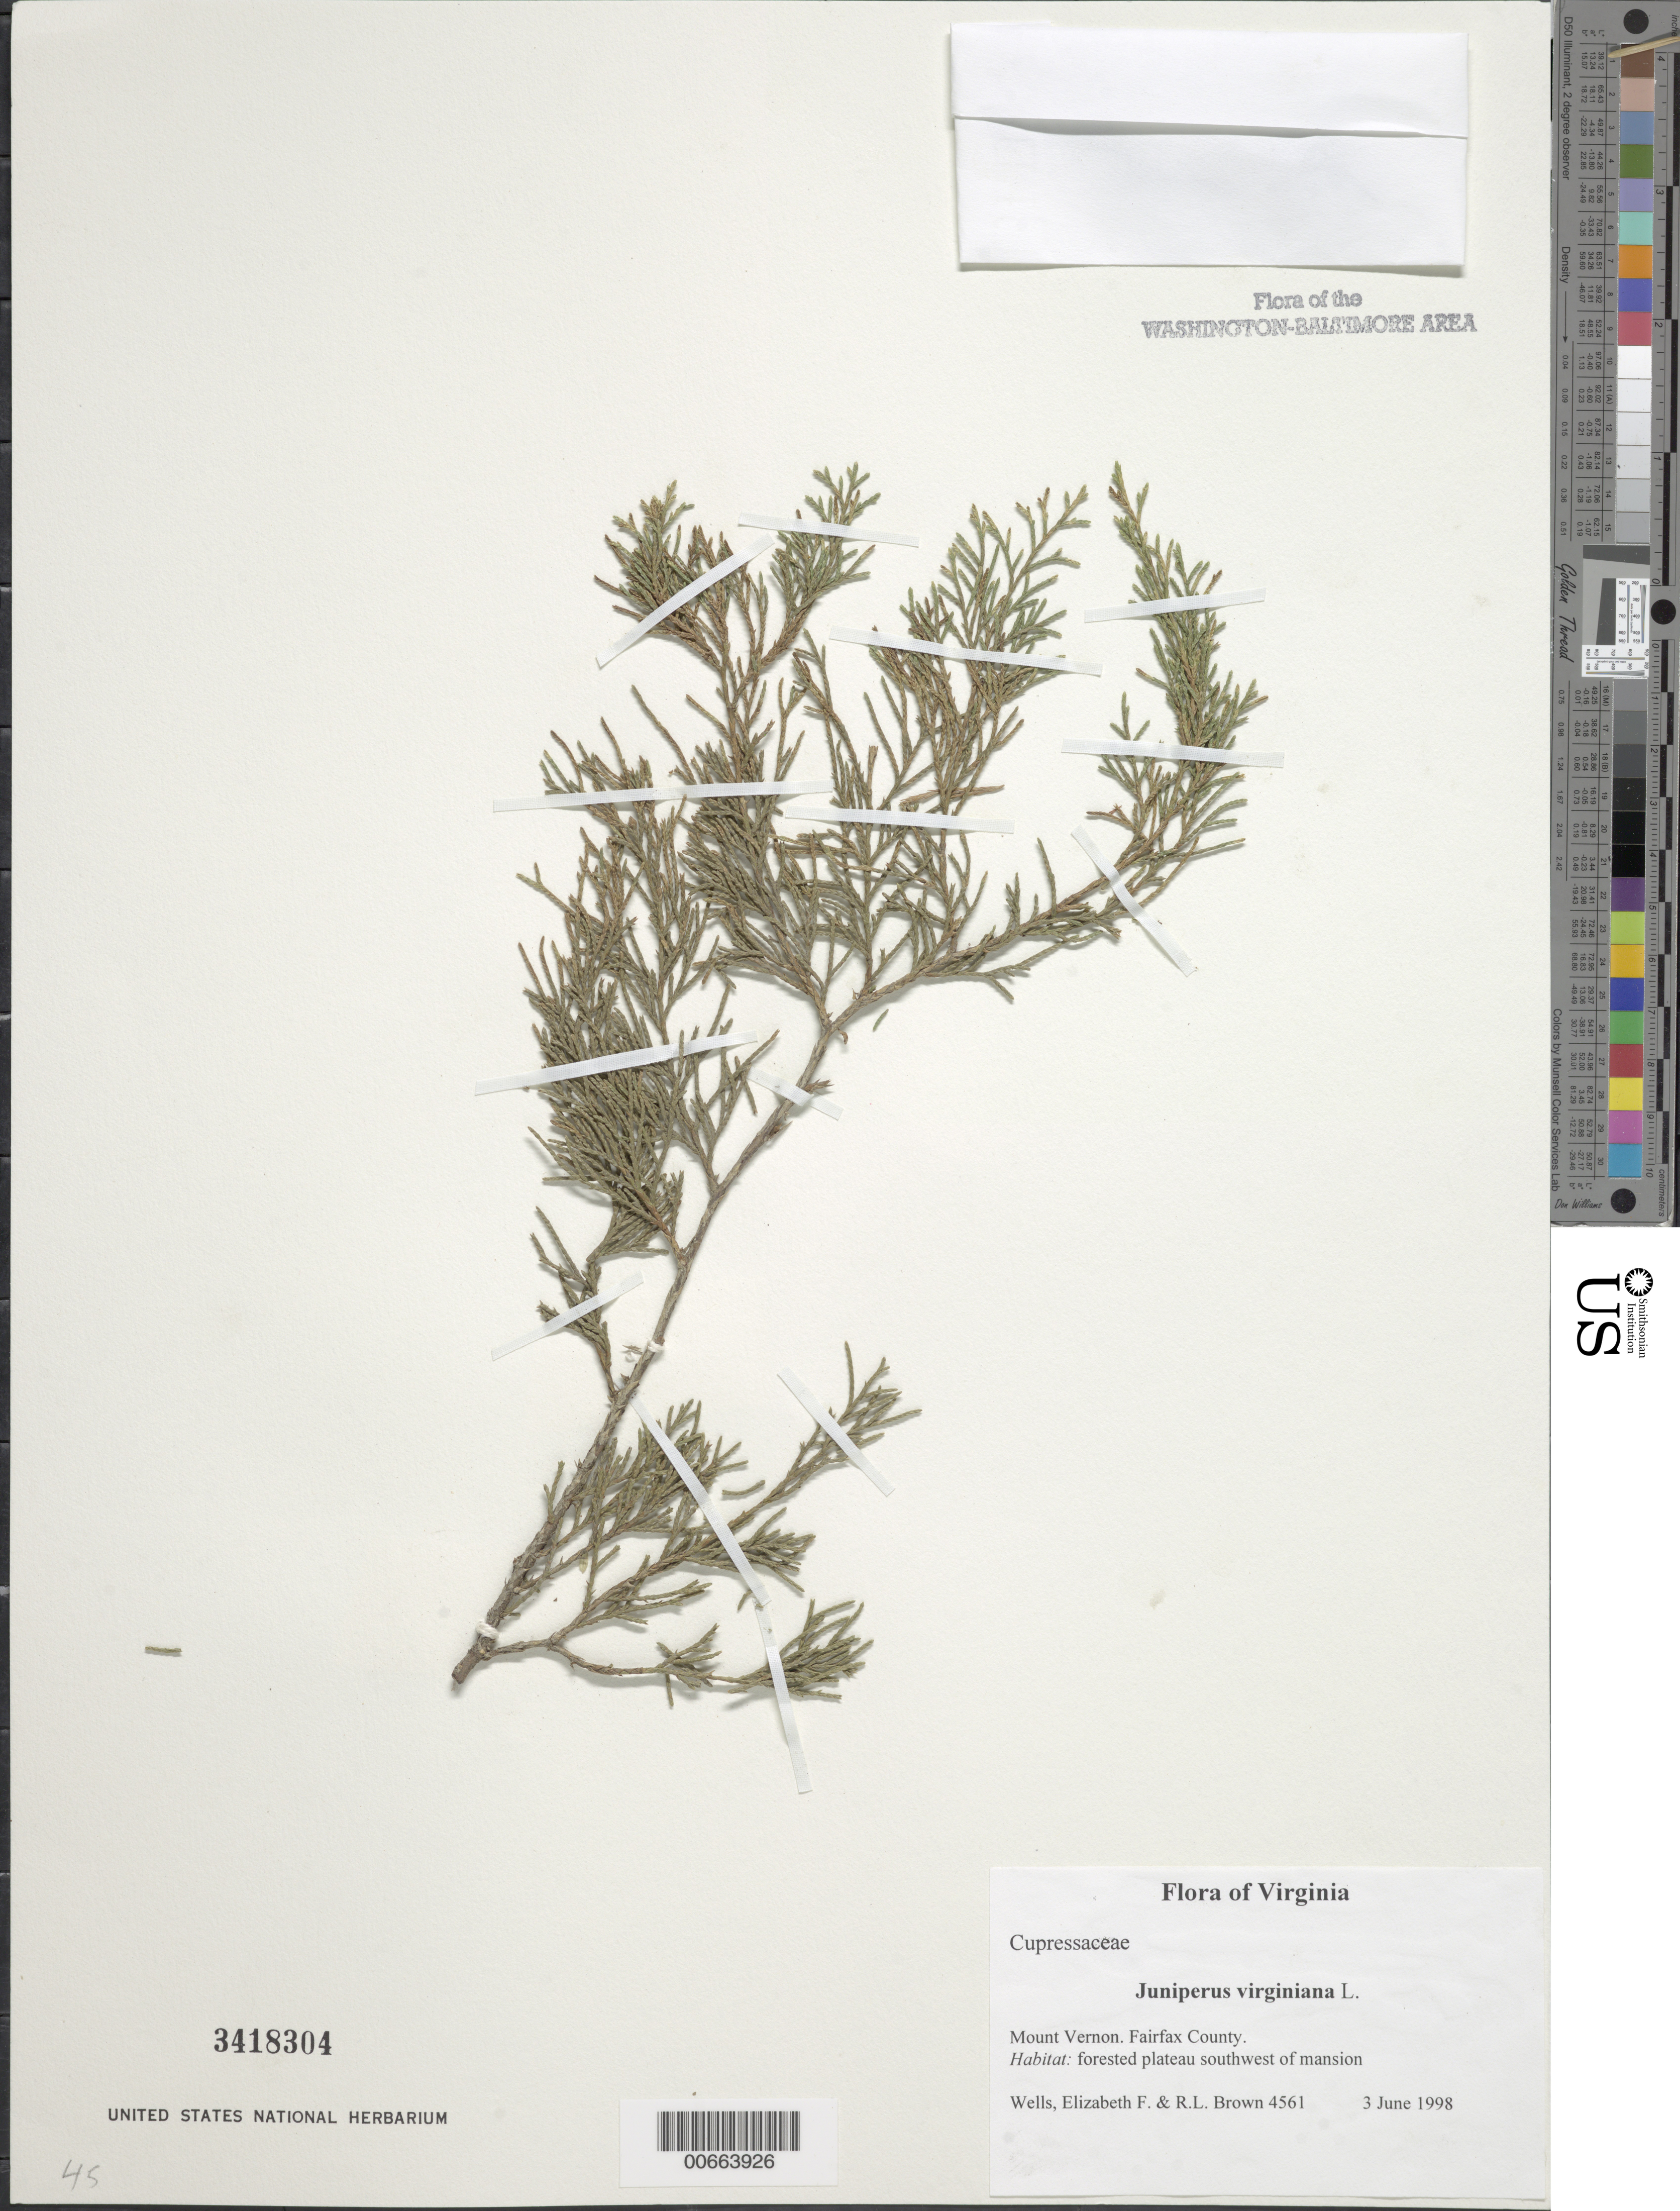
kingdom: Plantae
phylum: Tracheophyta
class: Pinopsida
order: Pinales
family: Cupressaceae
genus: Juniperus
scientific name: Juniperus virginiana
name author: L.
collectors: E. F. Wells & R. L. Brown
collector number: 4561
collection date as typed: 03 Jun 1998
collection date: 1998-06-03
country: United States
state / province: Virginia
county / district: Fairfax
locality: Mount Vernon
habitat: forested plateau southwest of mansion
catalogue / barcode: US 3418304